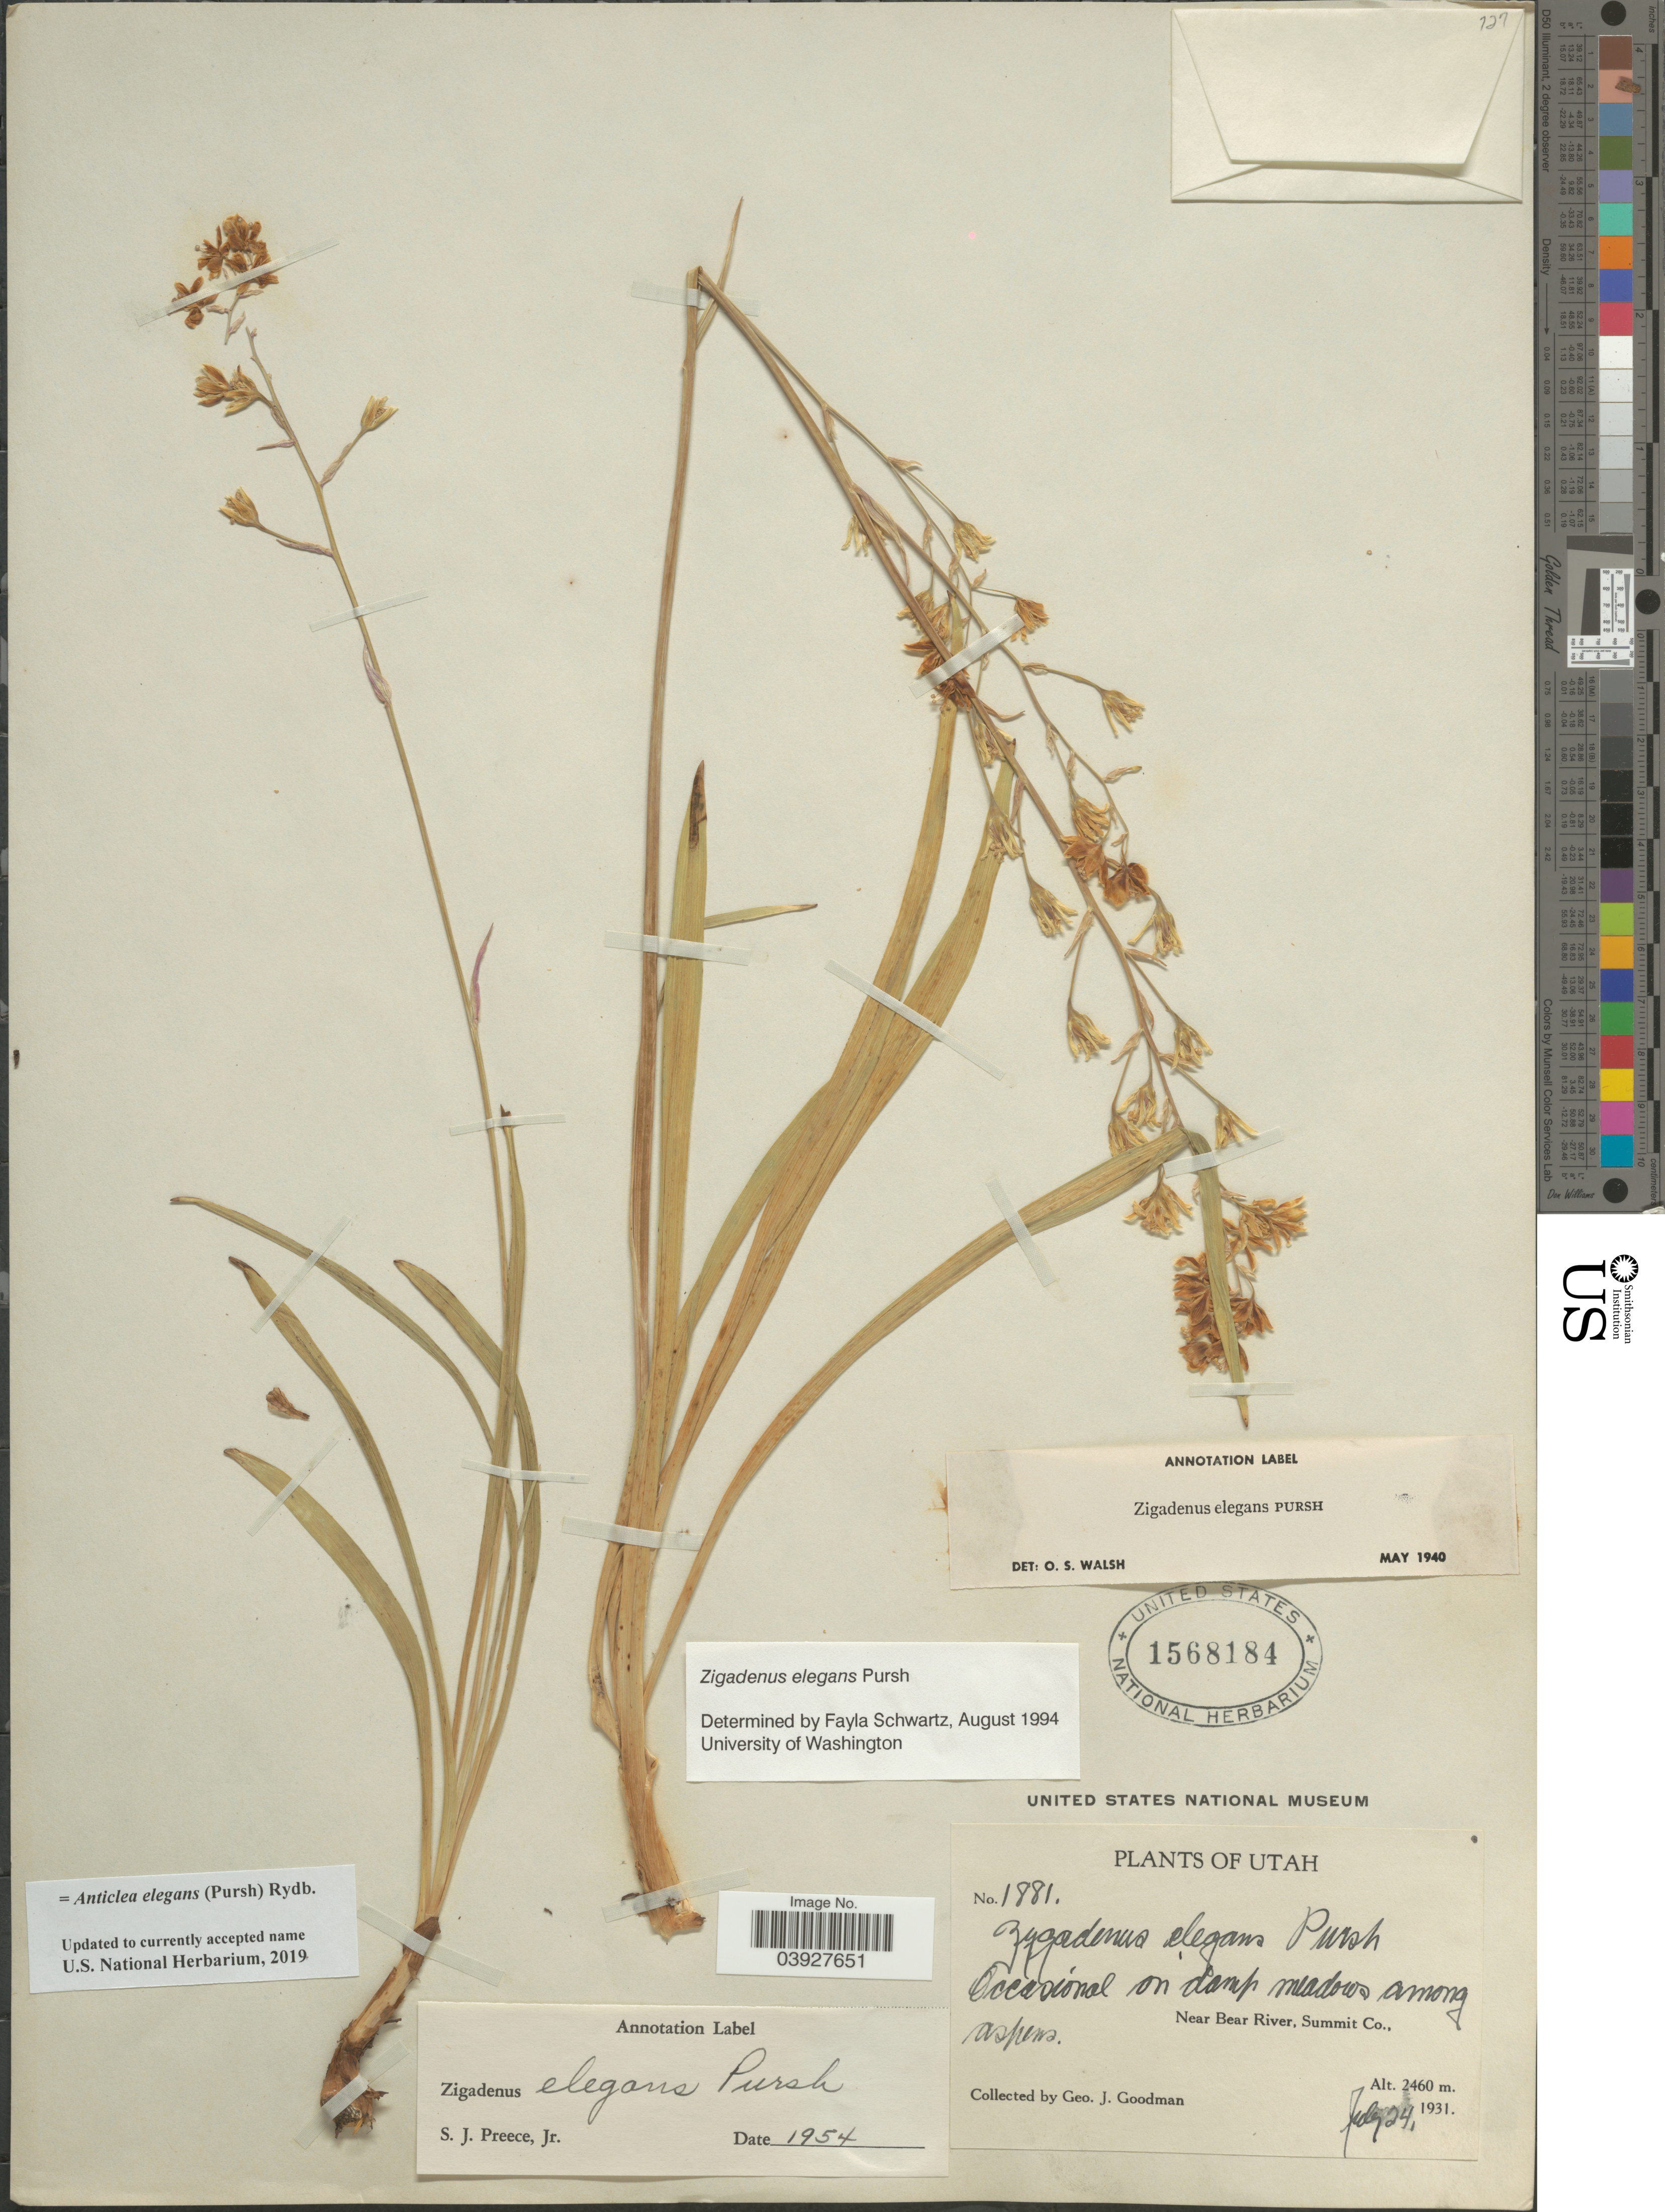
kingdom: Plantae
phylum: Tracheophyta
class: Liliopsida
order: Liliales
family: Melanthiaceae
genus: Anticlea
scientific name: Anticlea elegans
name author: (Pursh) Rydb.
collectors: G. J. Goodman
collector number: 1881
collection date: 1931-07-24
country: United States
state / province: Utah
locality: Occasional on damp meadows among aspens. Near Bear River, Summit Co.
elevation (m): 2460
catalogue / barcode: US 1568184